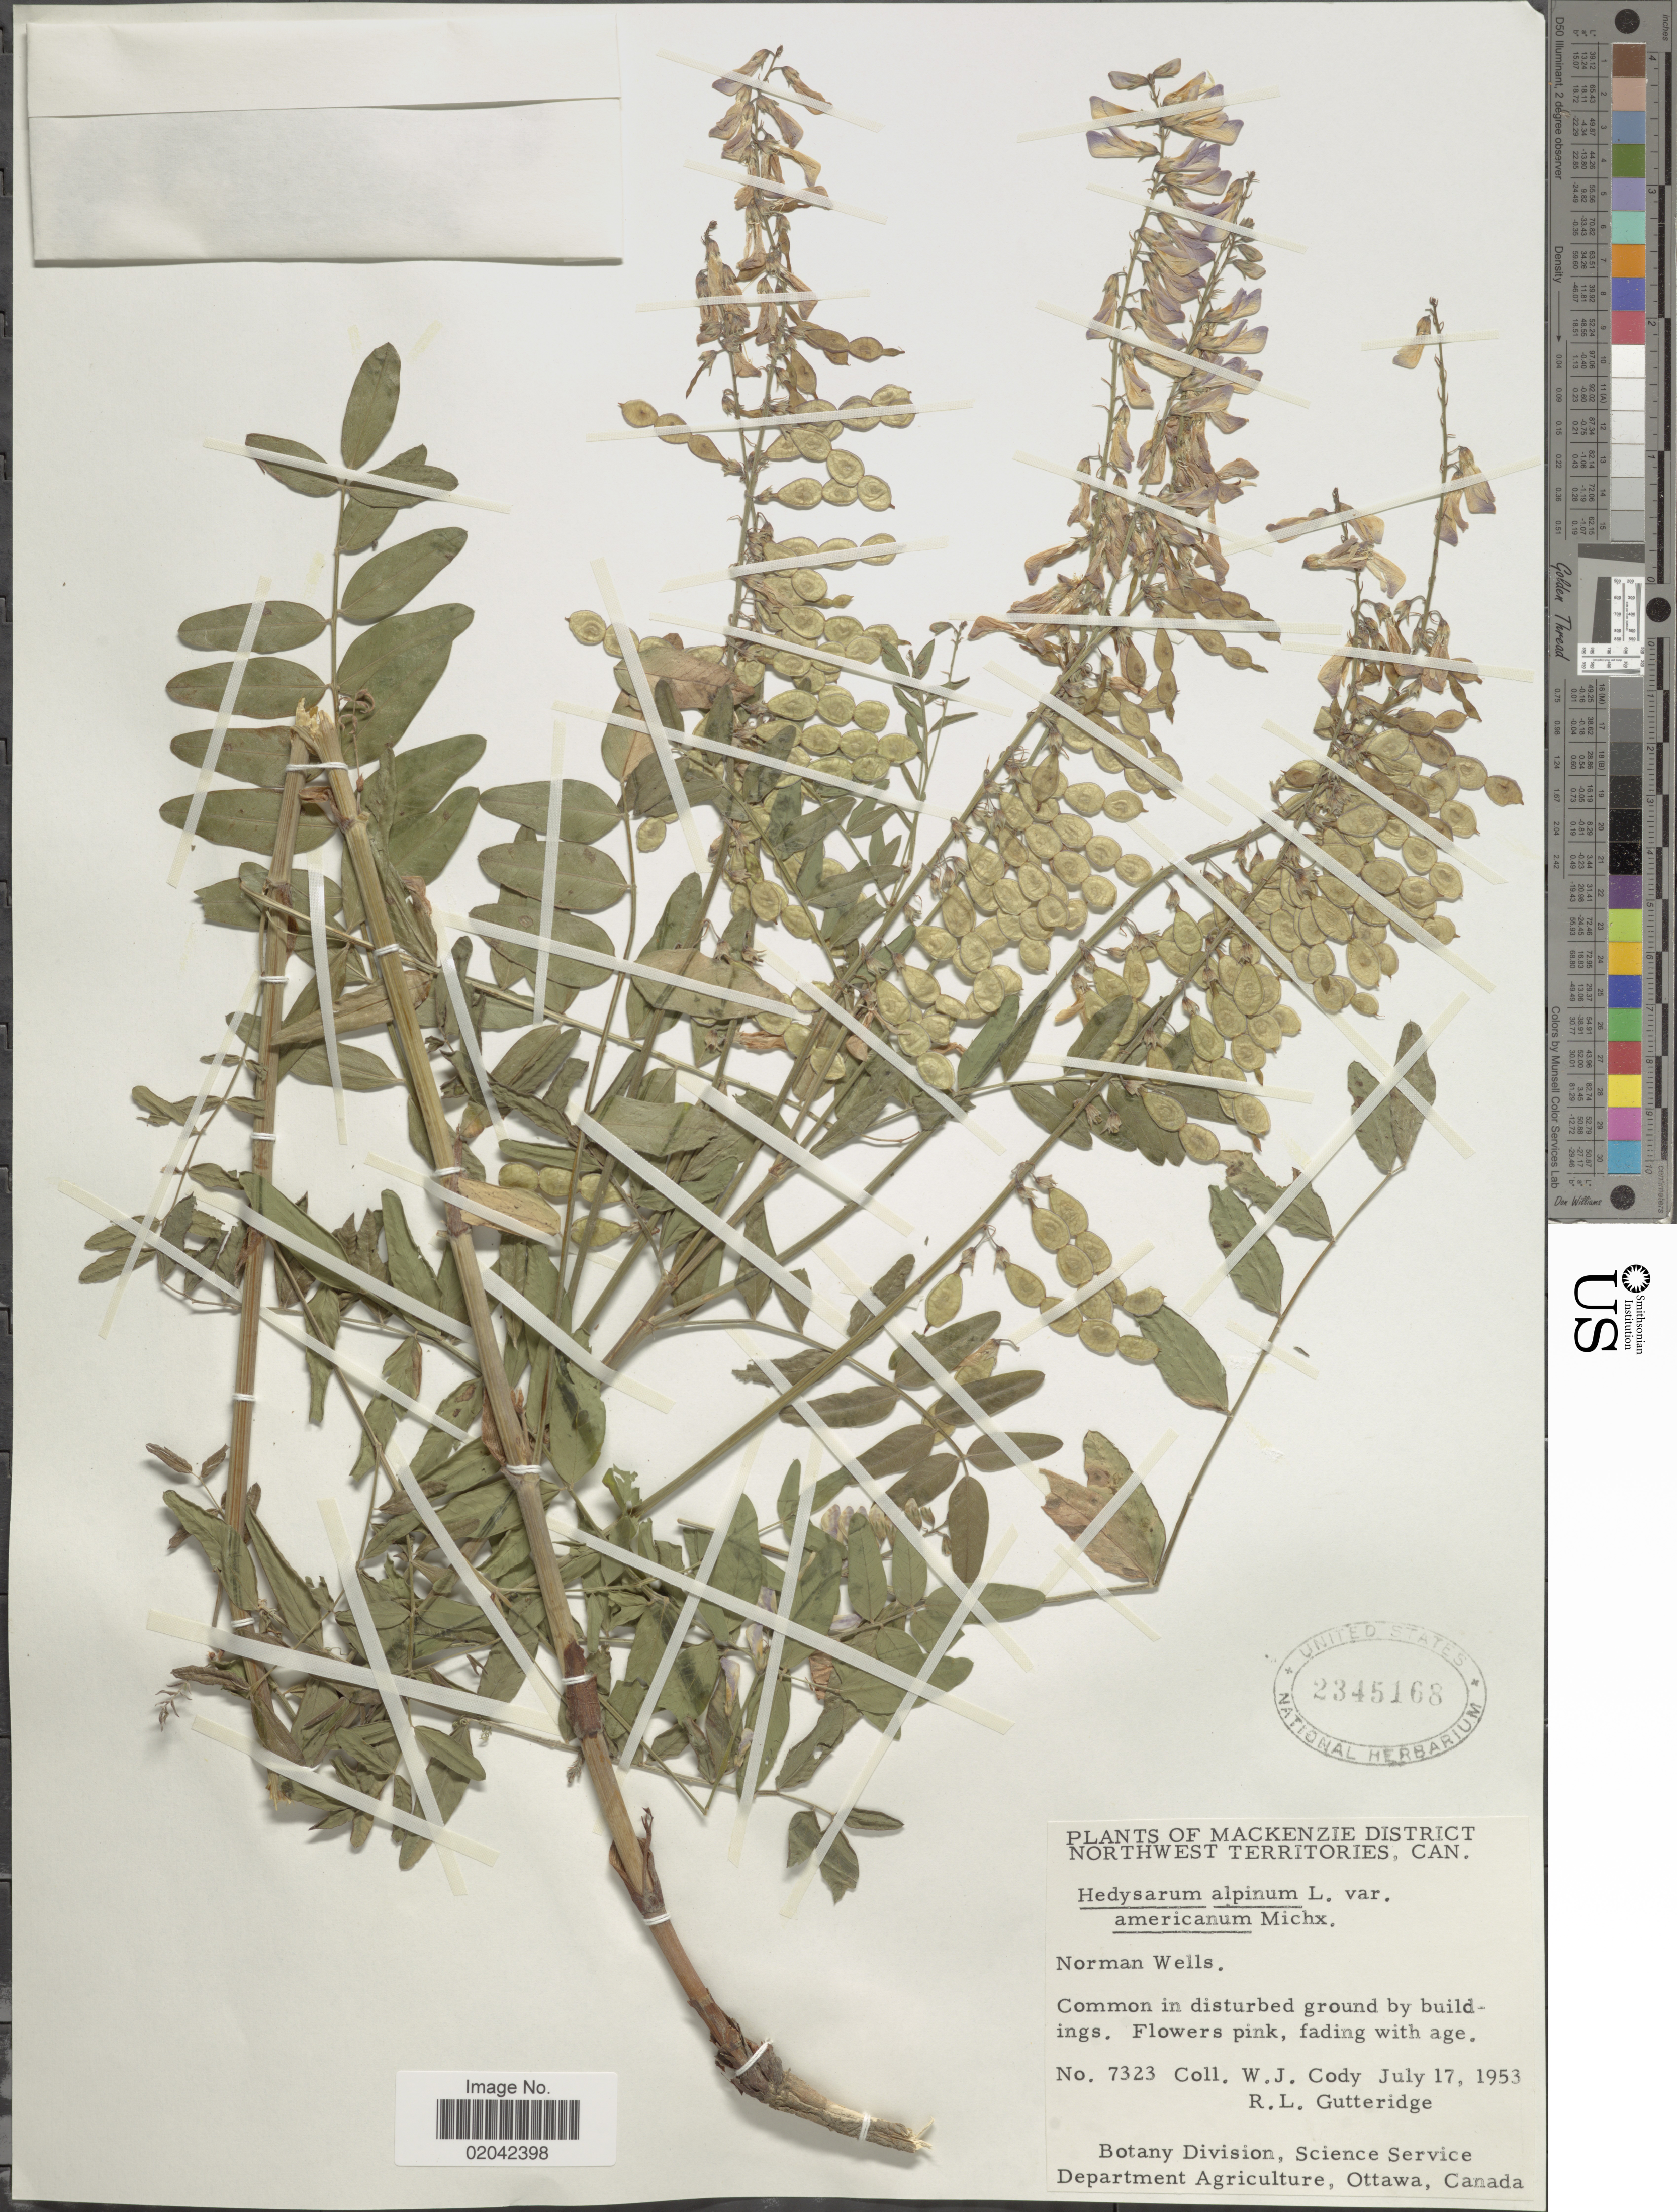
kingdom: Plantae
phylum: Tracheophyta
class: Magnoliopsida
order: Fabales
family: Fabaceae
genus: Hedysarum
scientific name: Hedysarum alpinum var. americanum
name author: Michx. ex Pursh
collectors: W. Cody & R. Gutteridge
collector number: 7323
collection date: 1953-07-17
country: Canada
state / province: Northwest Territories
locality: Mackenzie District, Norman Wells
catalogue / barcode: US 2345168